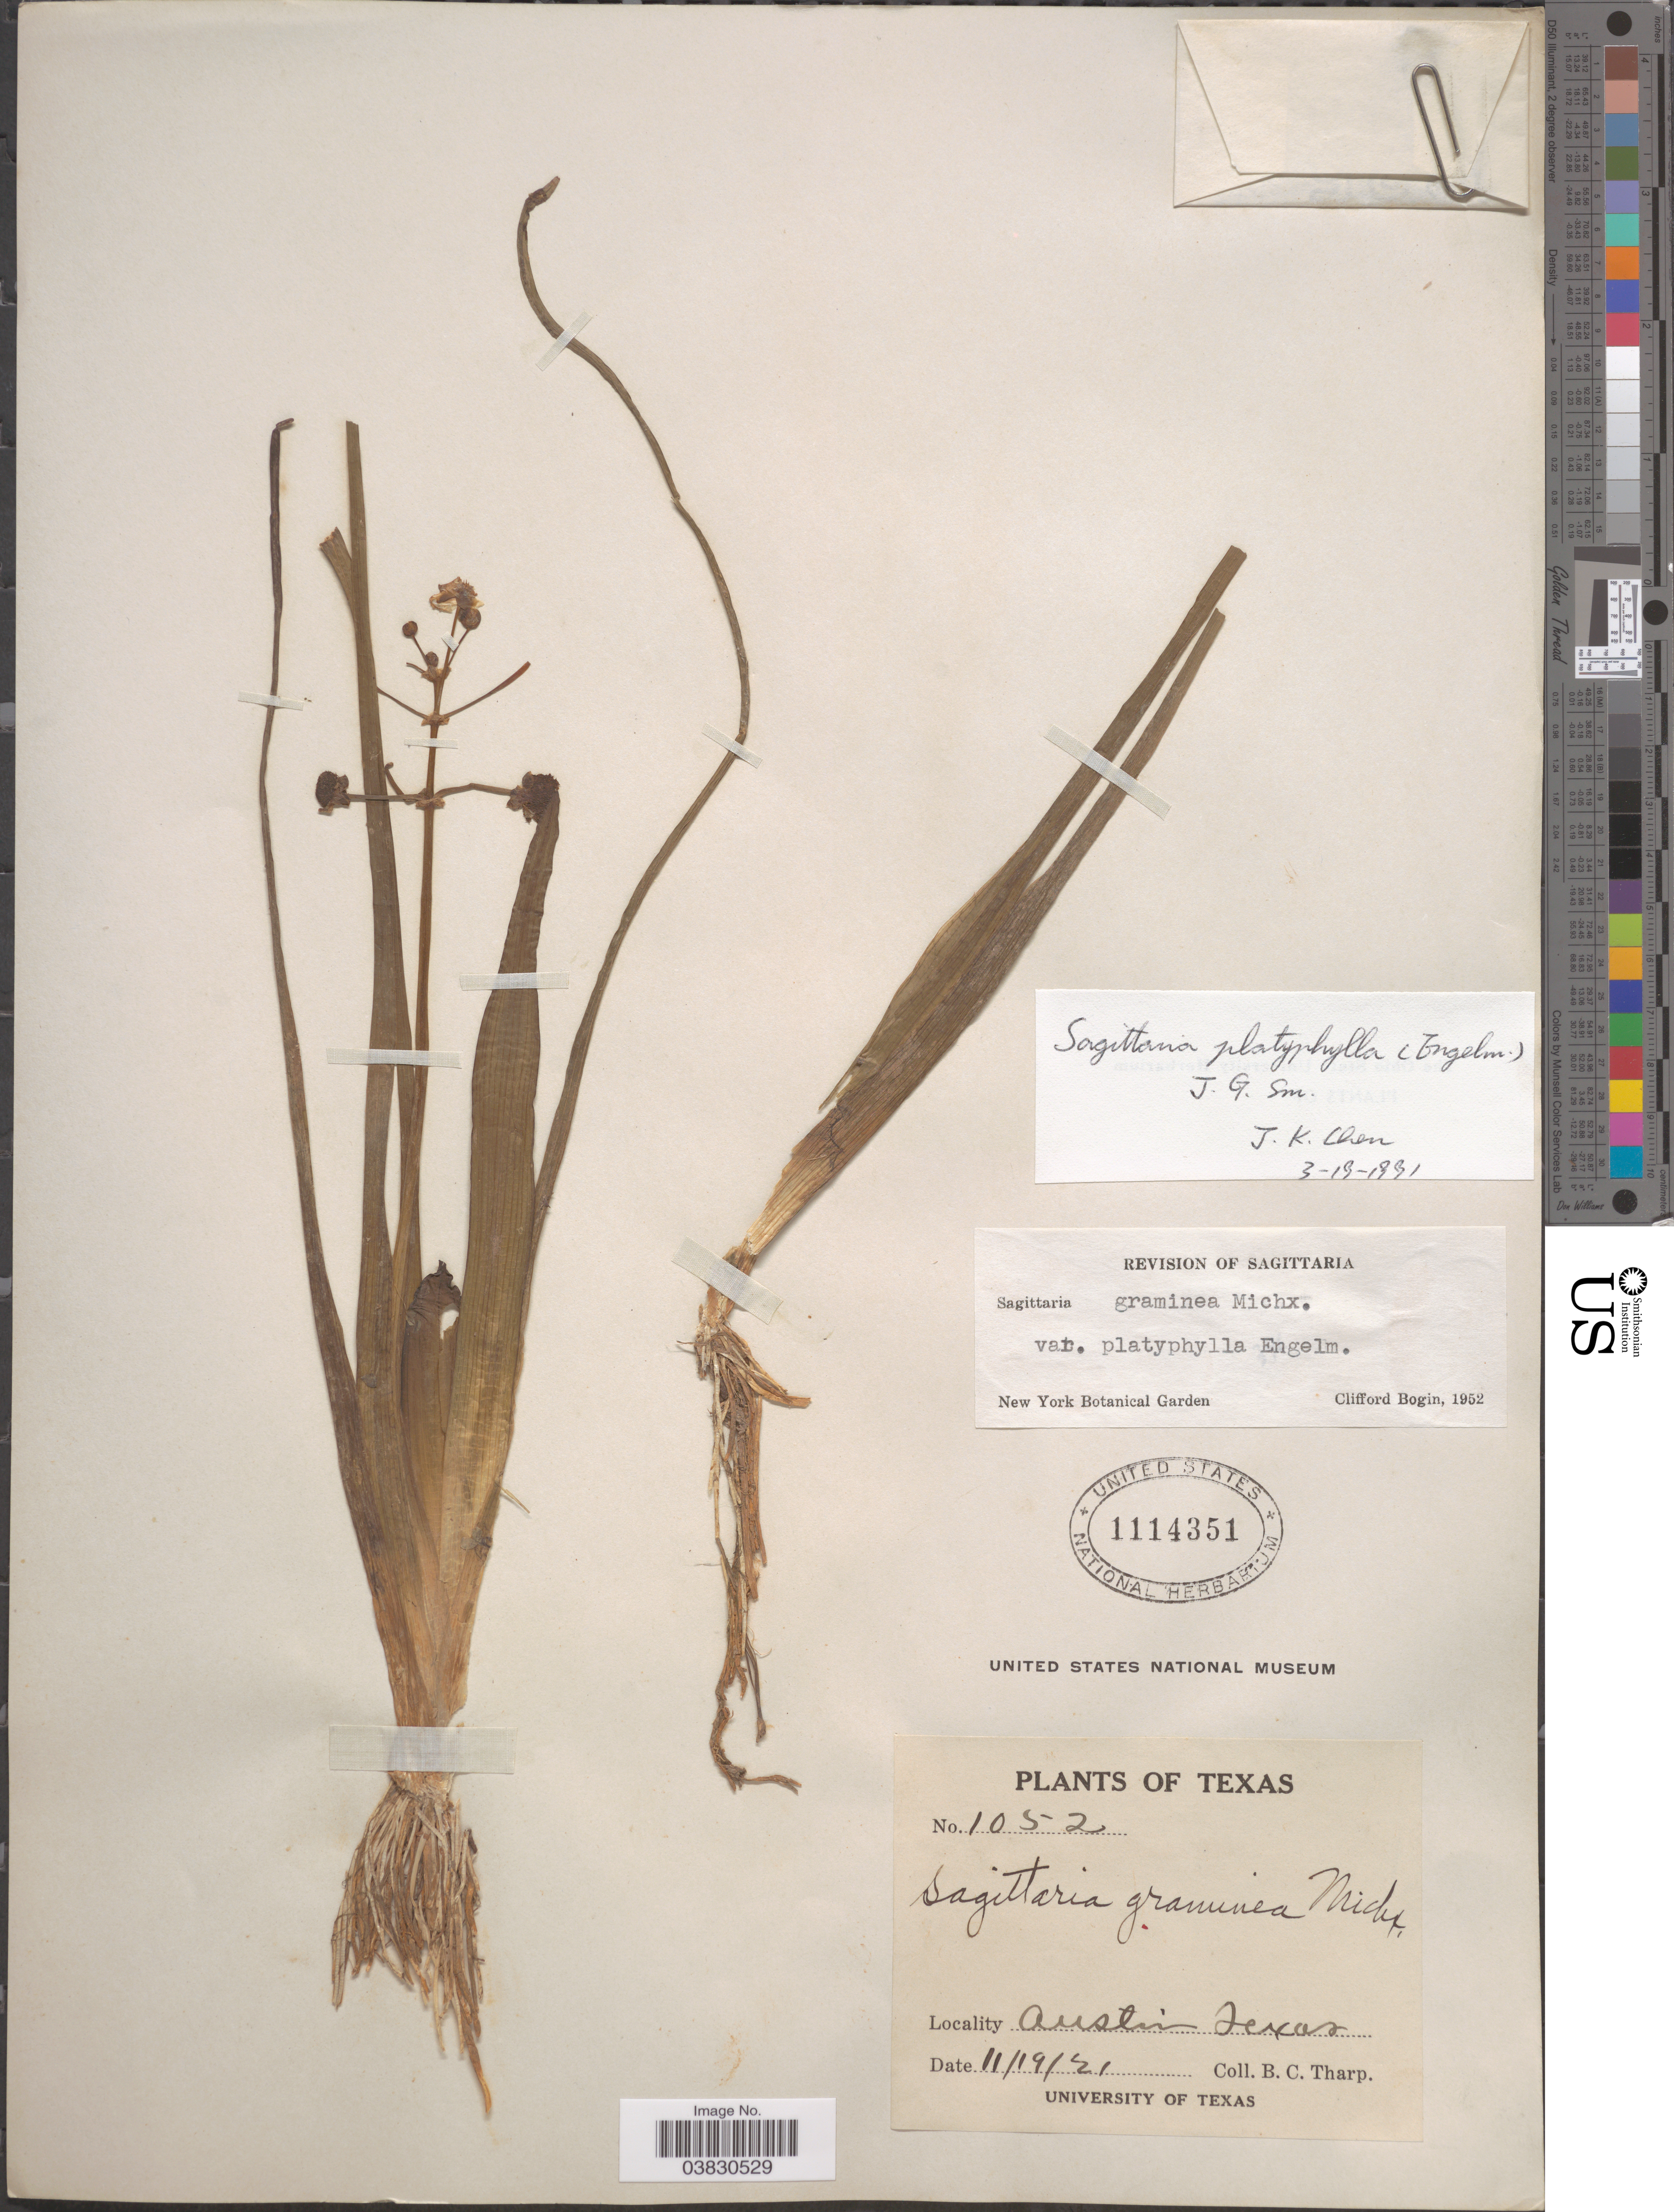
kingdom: Plantae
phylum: Tracheophyta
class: Liliopsida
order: Alismatales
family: Alismataceae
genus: Sagittaria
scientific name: Sagittaria platyphylla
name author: (Englem.) J.G. Sm.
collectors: B. C. Tharp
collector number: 1052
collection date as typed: Transcribed d/m/y: 19/11/21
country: United States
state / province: Texas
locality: Austin Texas.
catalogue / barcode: US 1114351